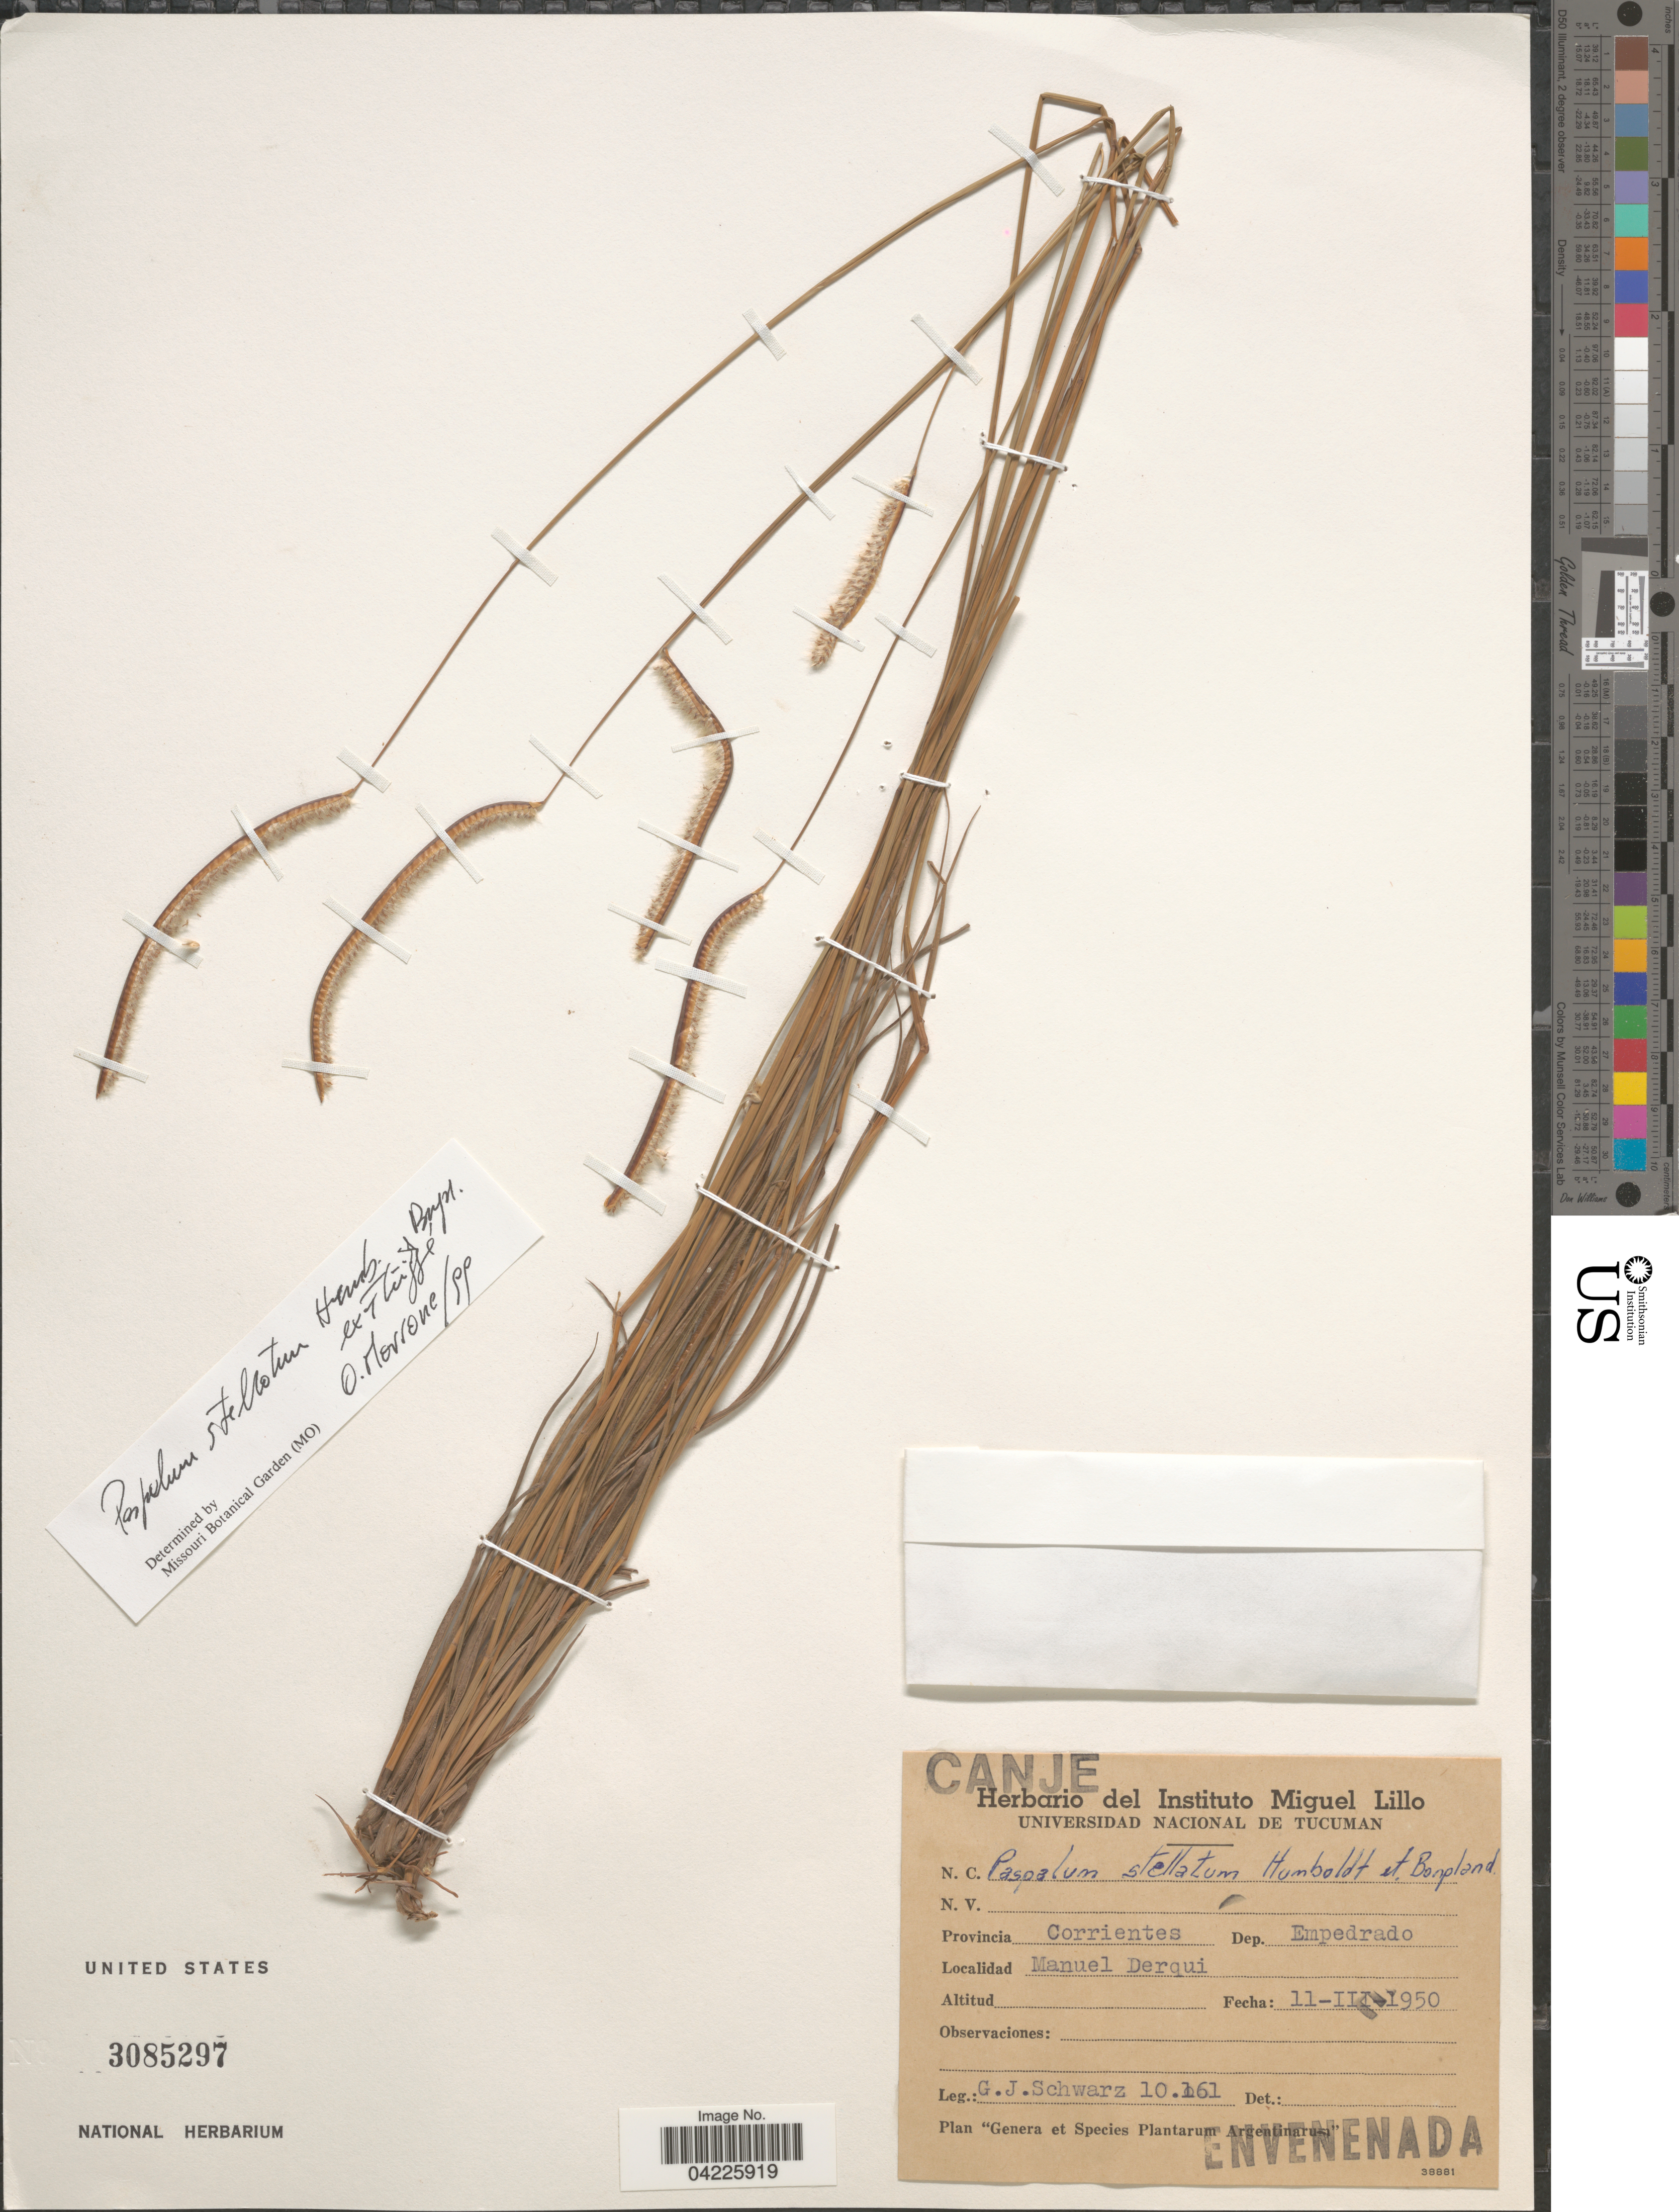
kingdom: Plantae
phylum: Tracheophyta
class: Liliopsida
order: Poales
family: Poaceae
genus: Paspalum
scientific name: Paspalum stellatum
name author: Humb. & Bonpl. ex Flüggé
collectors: G. J. Schwarz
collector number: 10161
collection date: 1950-03-11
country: Argentina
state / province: Corrientes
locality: Dep. Empedrado. Manuel Derqui.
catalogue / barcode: US 3085297